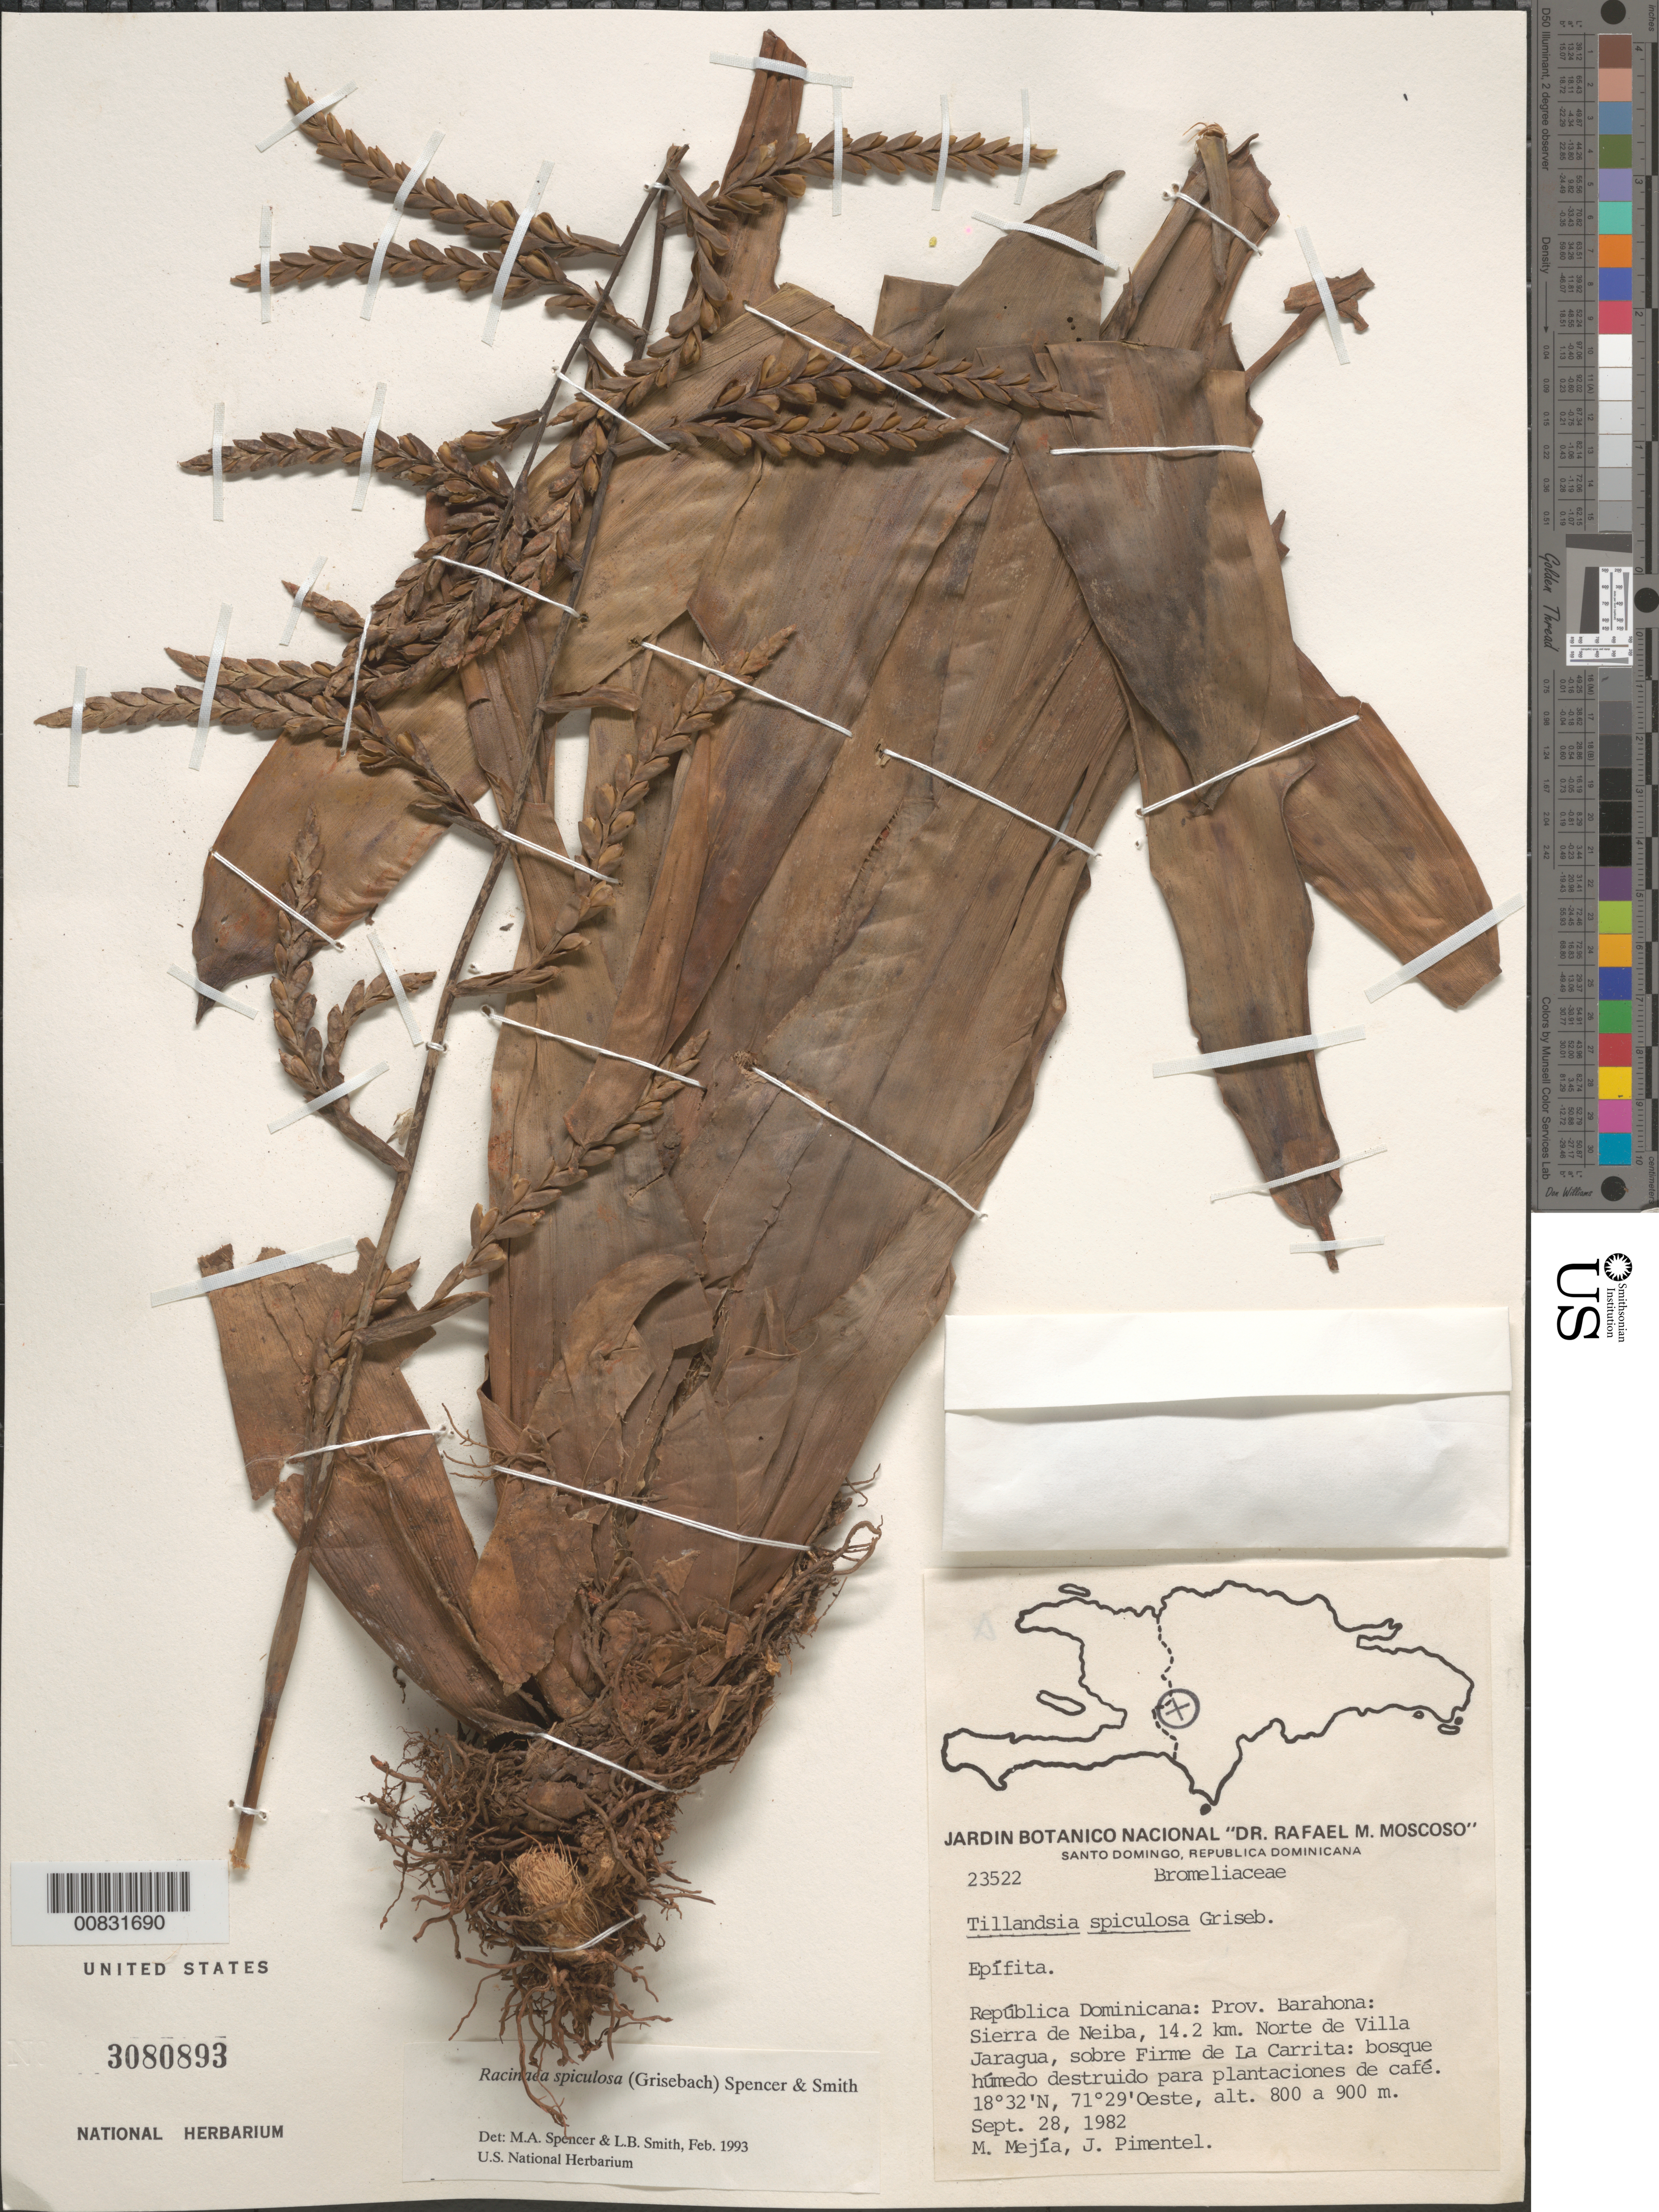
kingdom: Plantae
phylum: Tracheophyta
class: Liliopsida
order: Poales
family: Bromeliaceae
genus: Racinaea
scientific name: Racinaea spiculosa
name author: (Griseb.) M.A. Spencer & L.B. Sm.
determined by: Spencer, M. A.; Smith, L. B.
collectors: M. Mejia & J. Pimentel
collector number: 23522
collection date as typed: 28 Sep 1982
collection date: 1982-09-28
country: Dominican Republic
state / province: Barahona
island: Hispaniola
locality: Sierra de Neiba, 14.2 km. Norte de Villa Jaragua, sobre firme de La Carrita.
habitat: Bosque húmedo destruido para plantaciones de café.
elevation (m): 800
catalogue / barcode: US 3080893